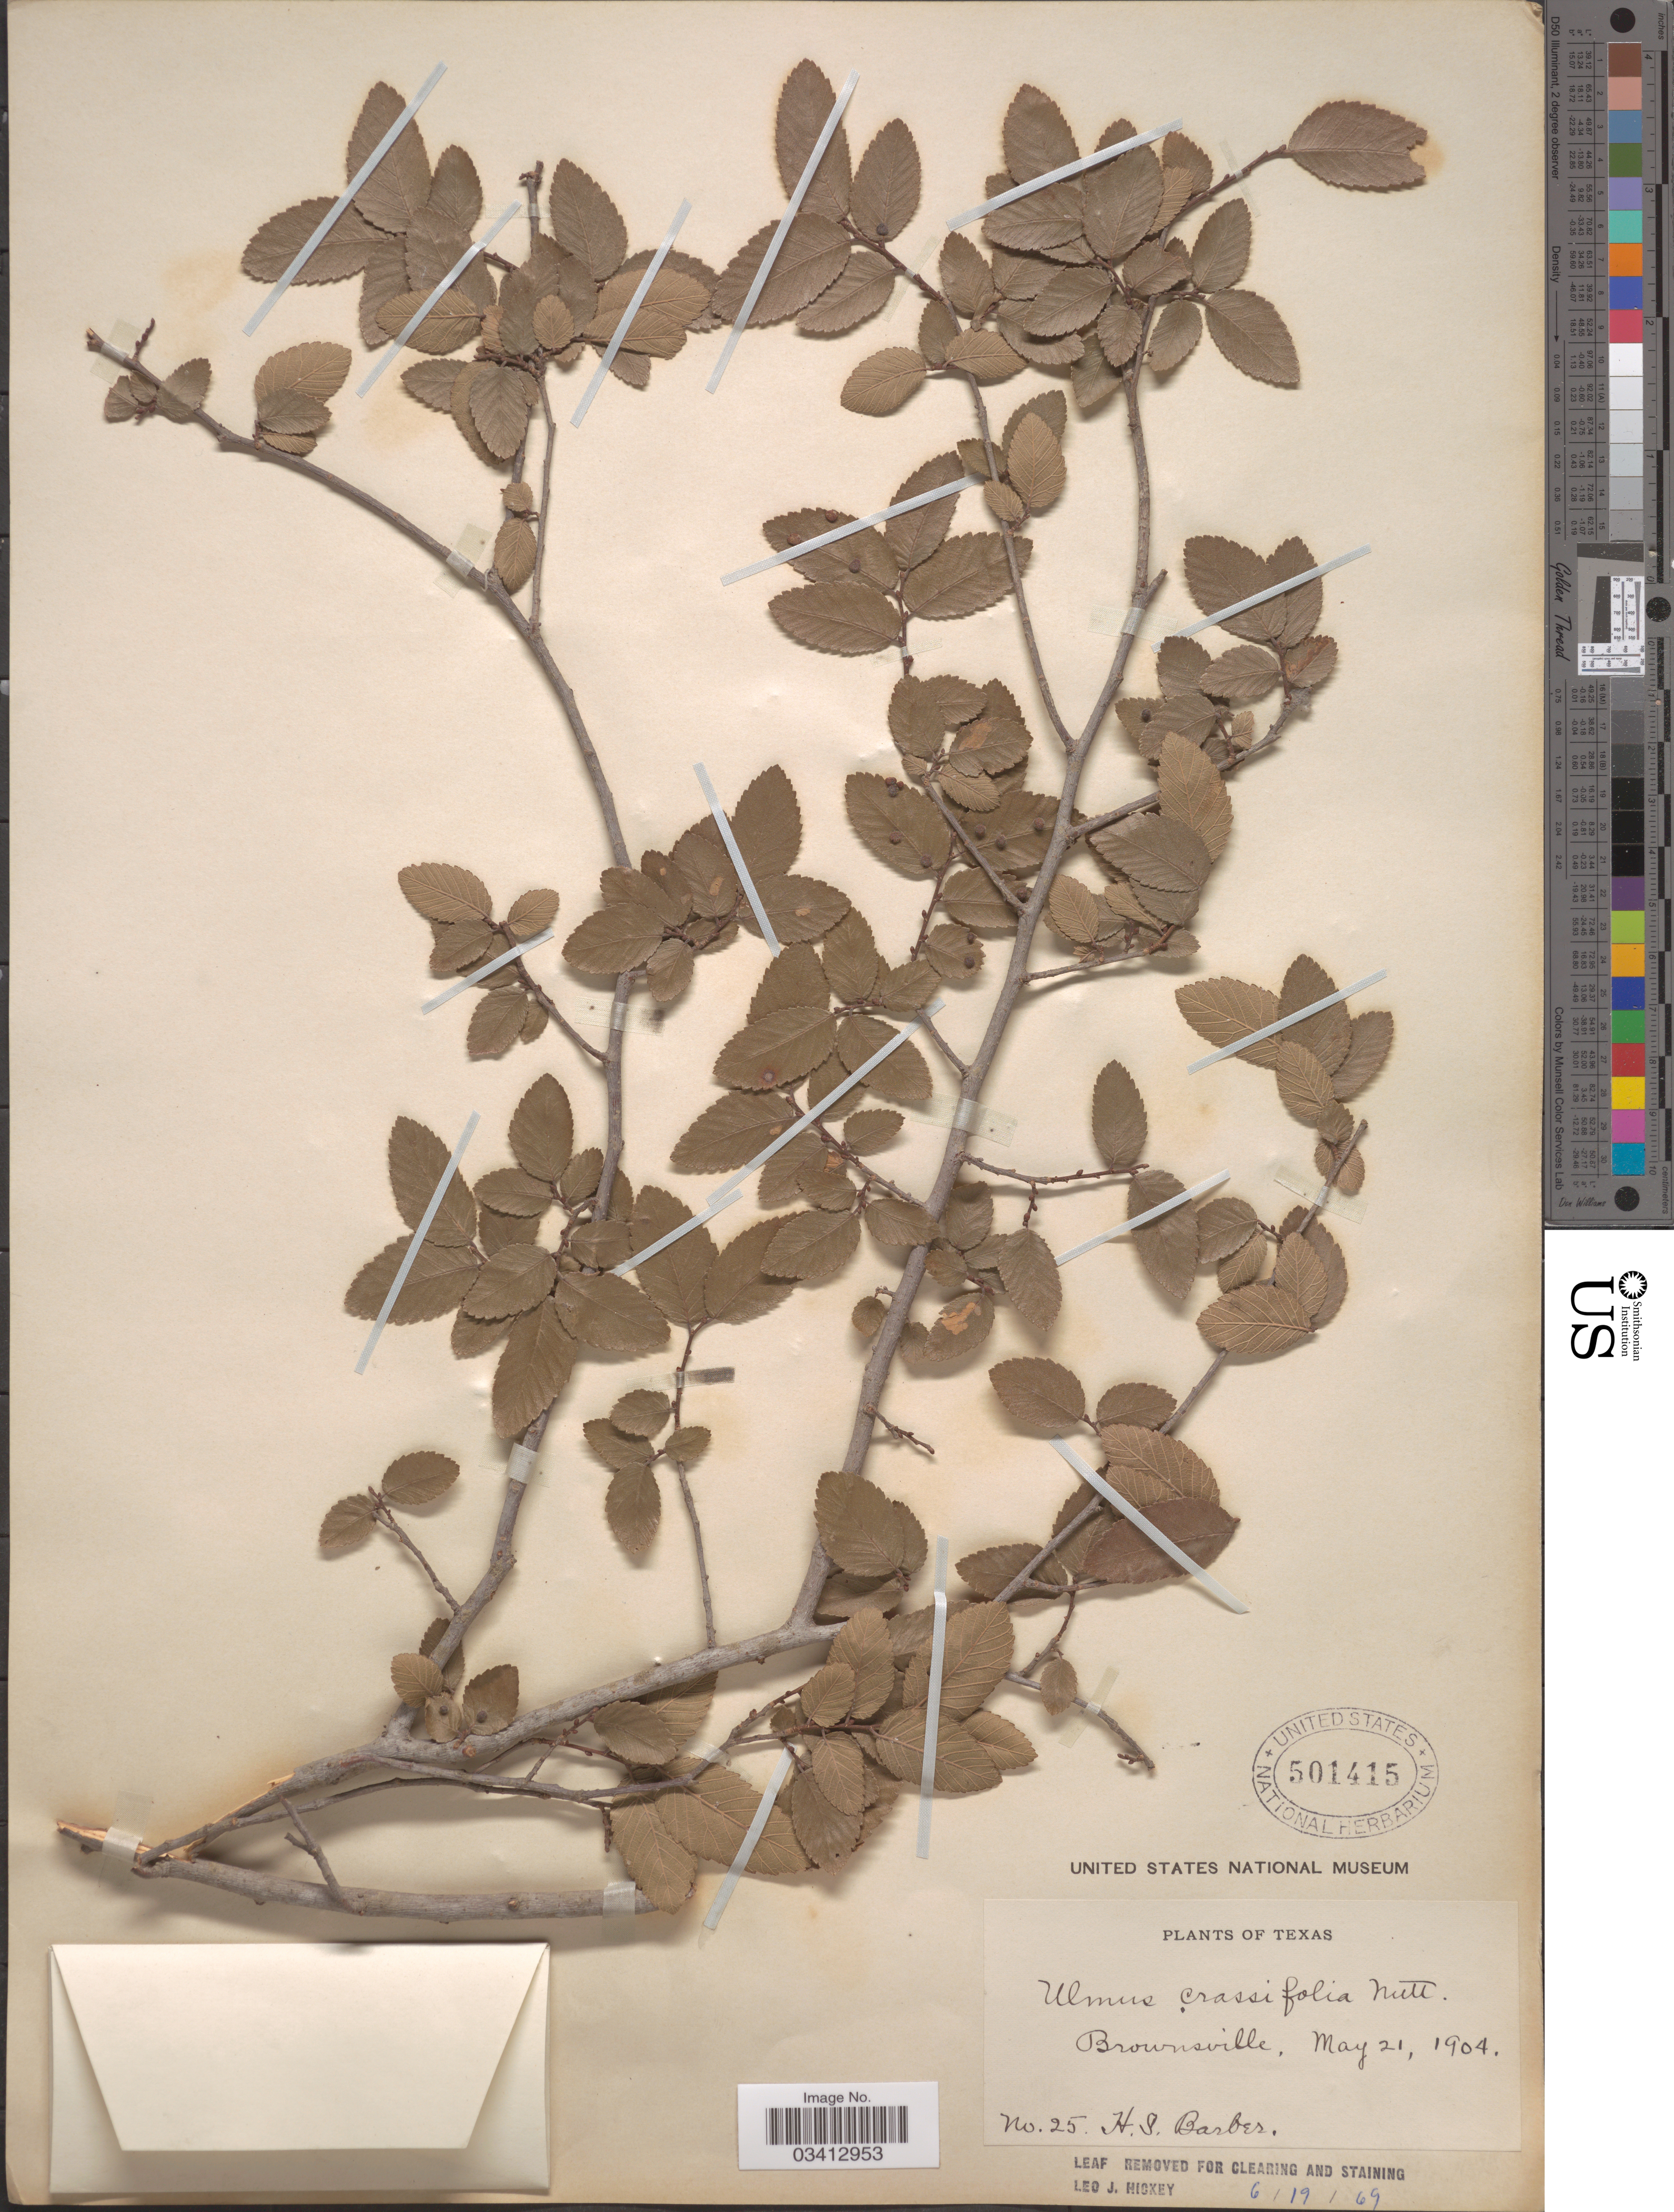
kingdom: Plantae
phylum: Tracheophyta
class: Magnoliopsida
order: Rosales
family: Ulmaceae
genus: Ulmus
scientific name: Ulmus crassifolia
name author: Nutt.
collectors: H. Barber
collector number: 25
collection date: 1904-05-21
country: United States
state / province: Texas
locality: Brownsville.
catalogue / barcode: US 501415